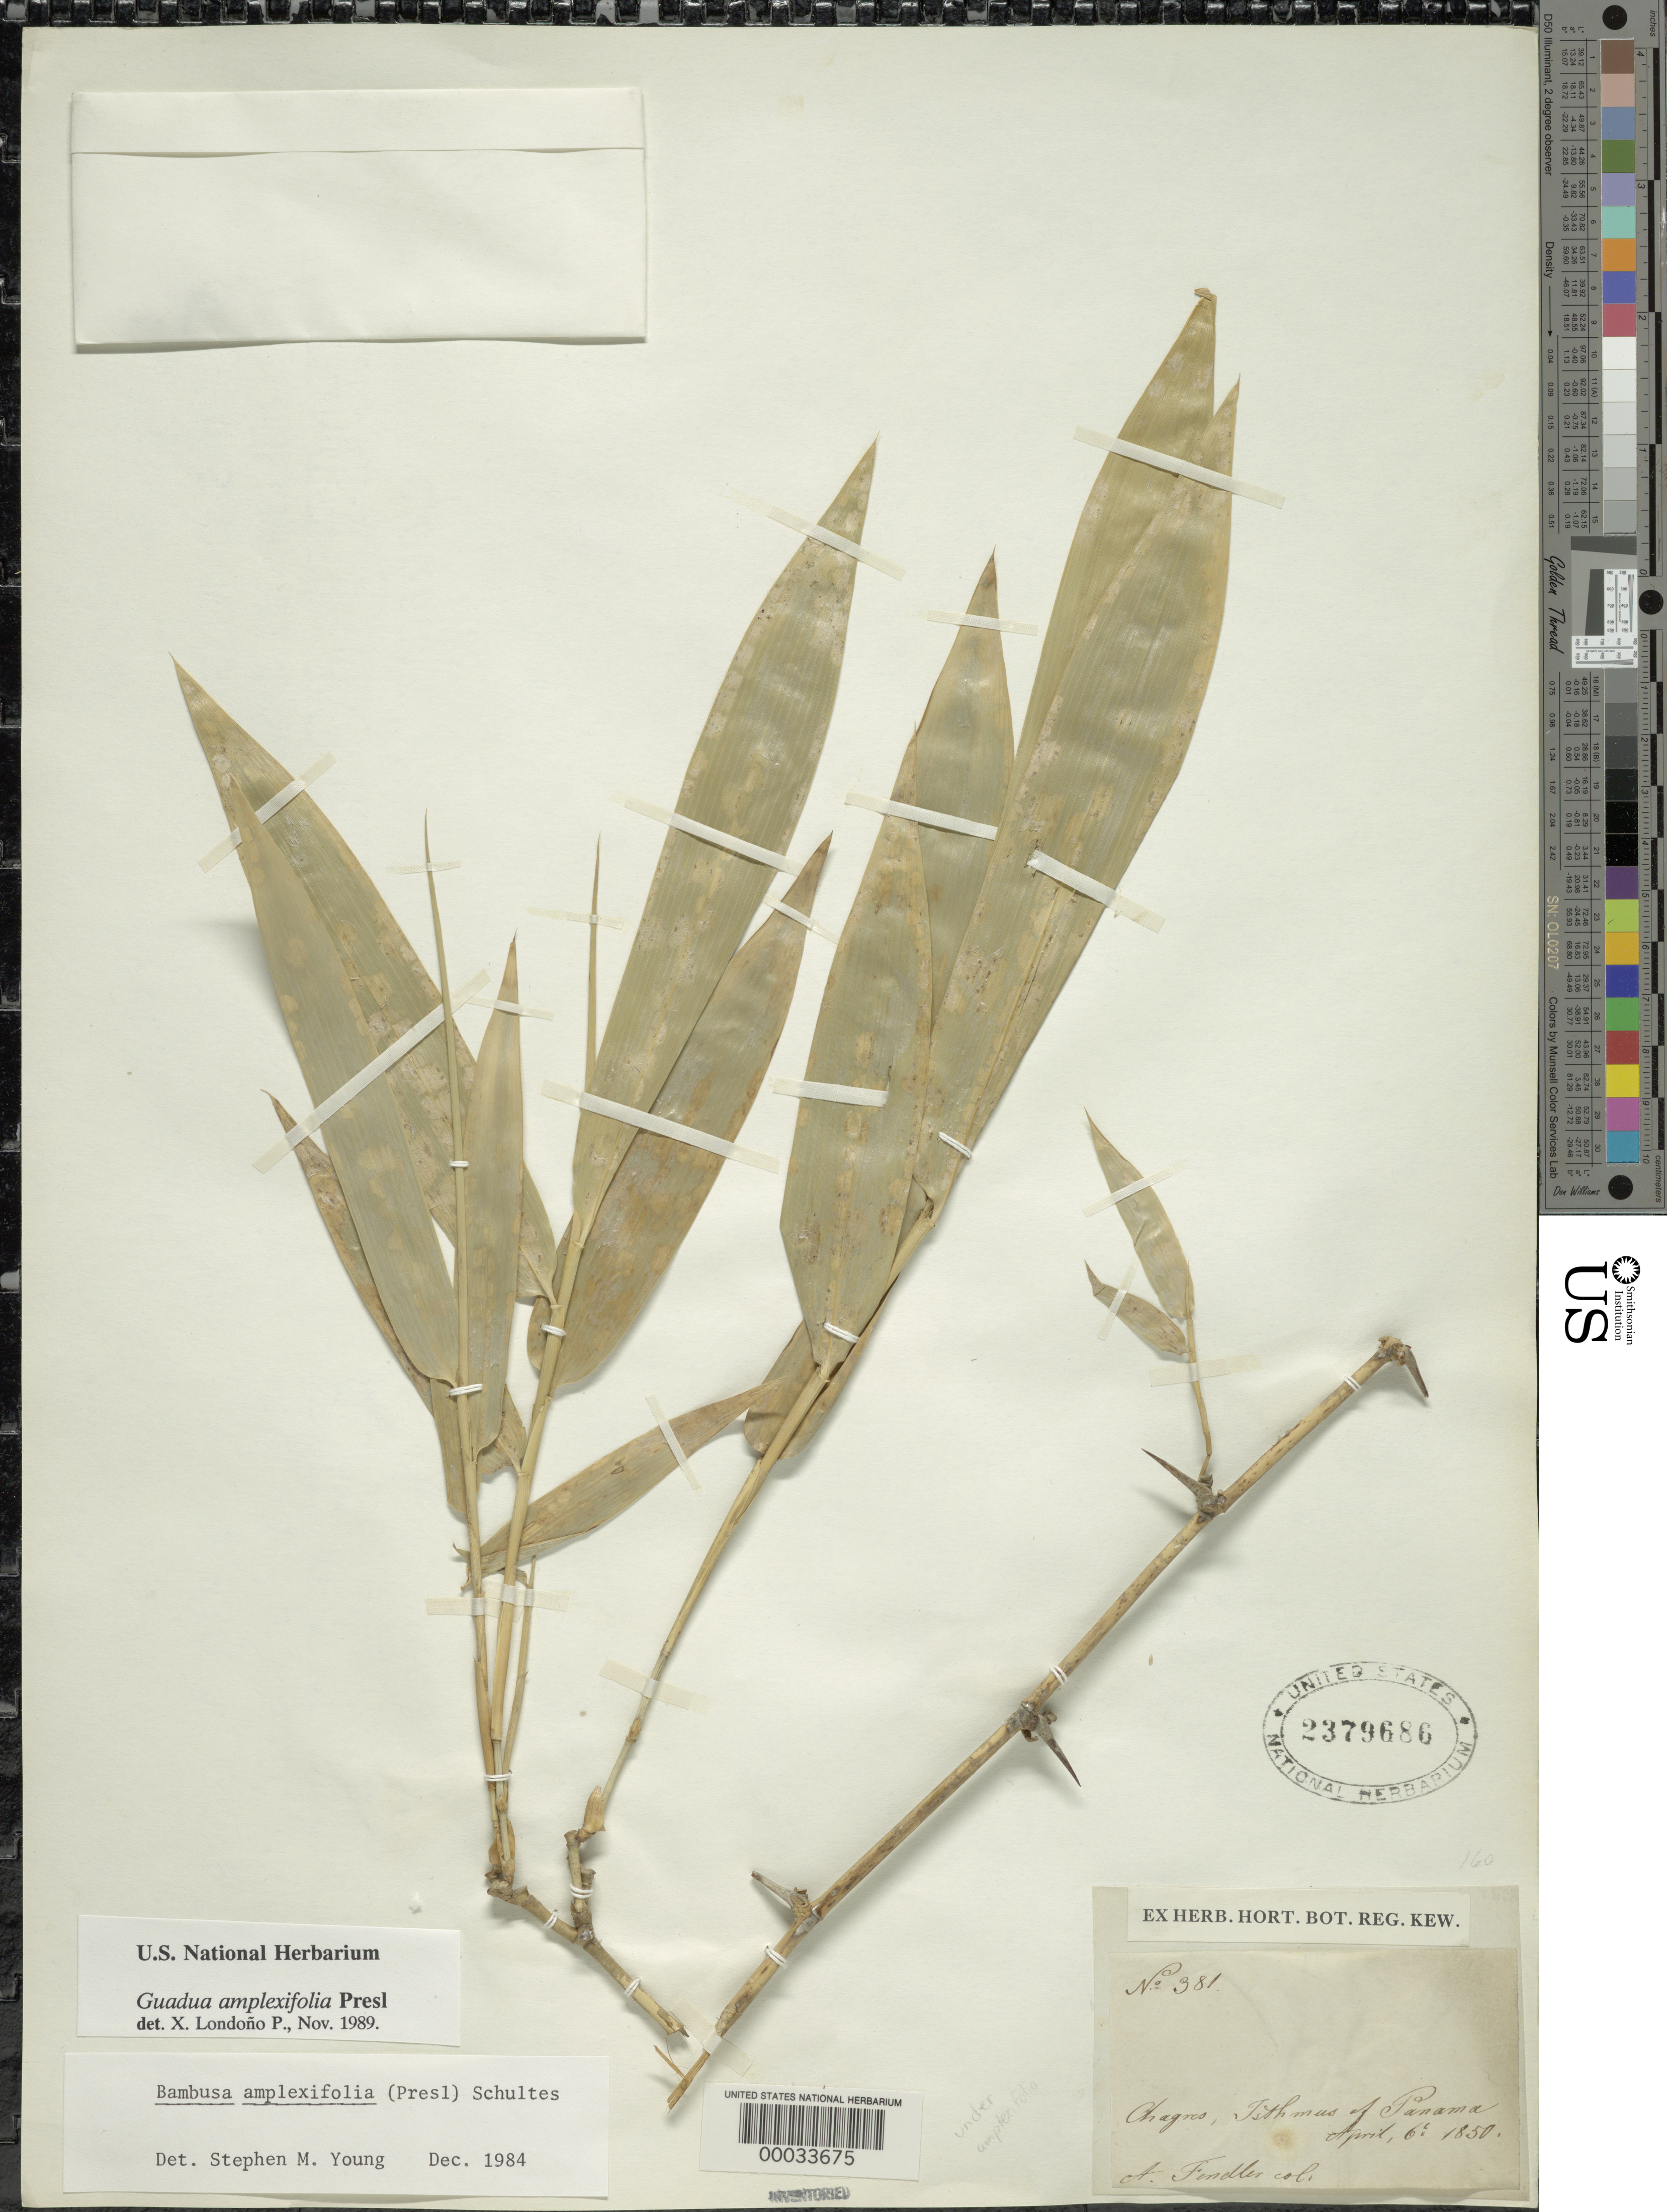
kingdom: Plantae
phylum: Tracheophyta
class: Liliopsida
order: Poales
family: Poaceae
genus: Guadua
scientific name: Guadua amplexifolia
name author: J. Presl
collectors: A. Fendler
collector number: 381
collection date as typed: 06 Apr 1850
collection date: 1850-04-06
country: Panama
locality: Chagres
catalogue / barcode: US 2379686